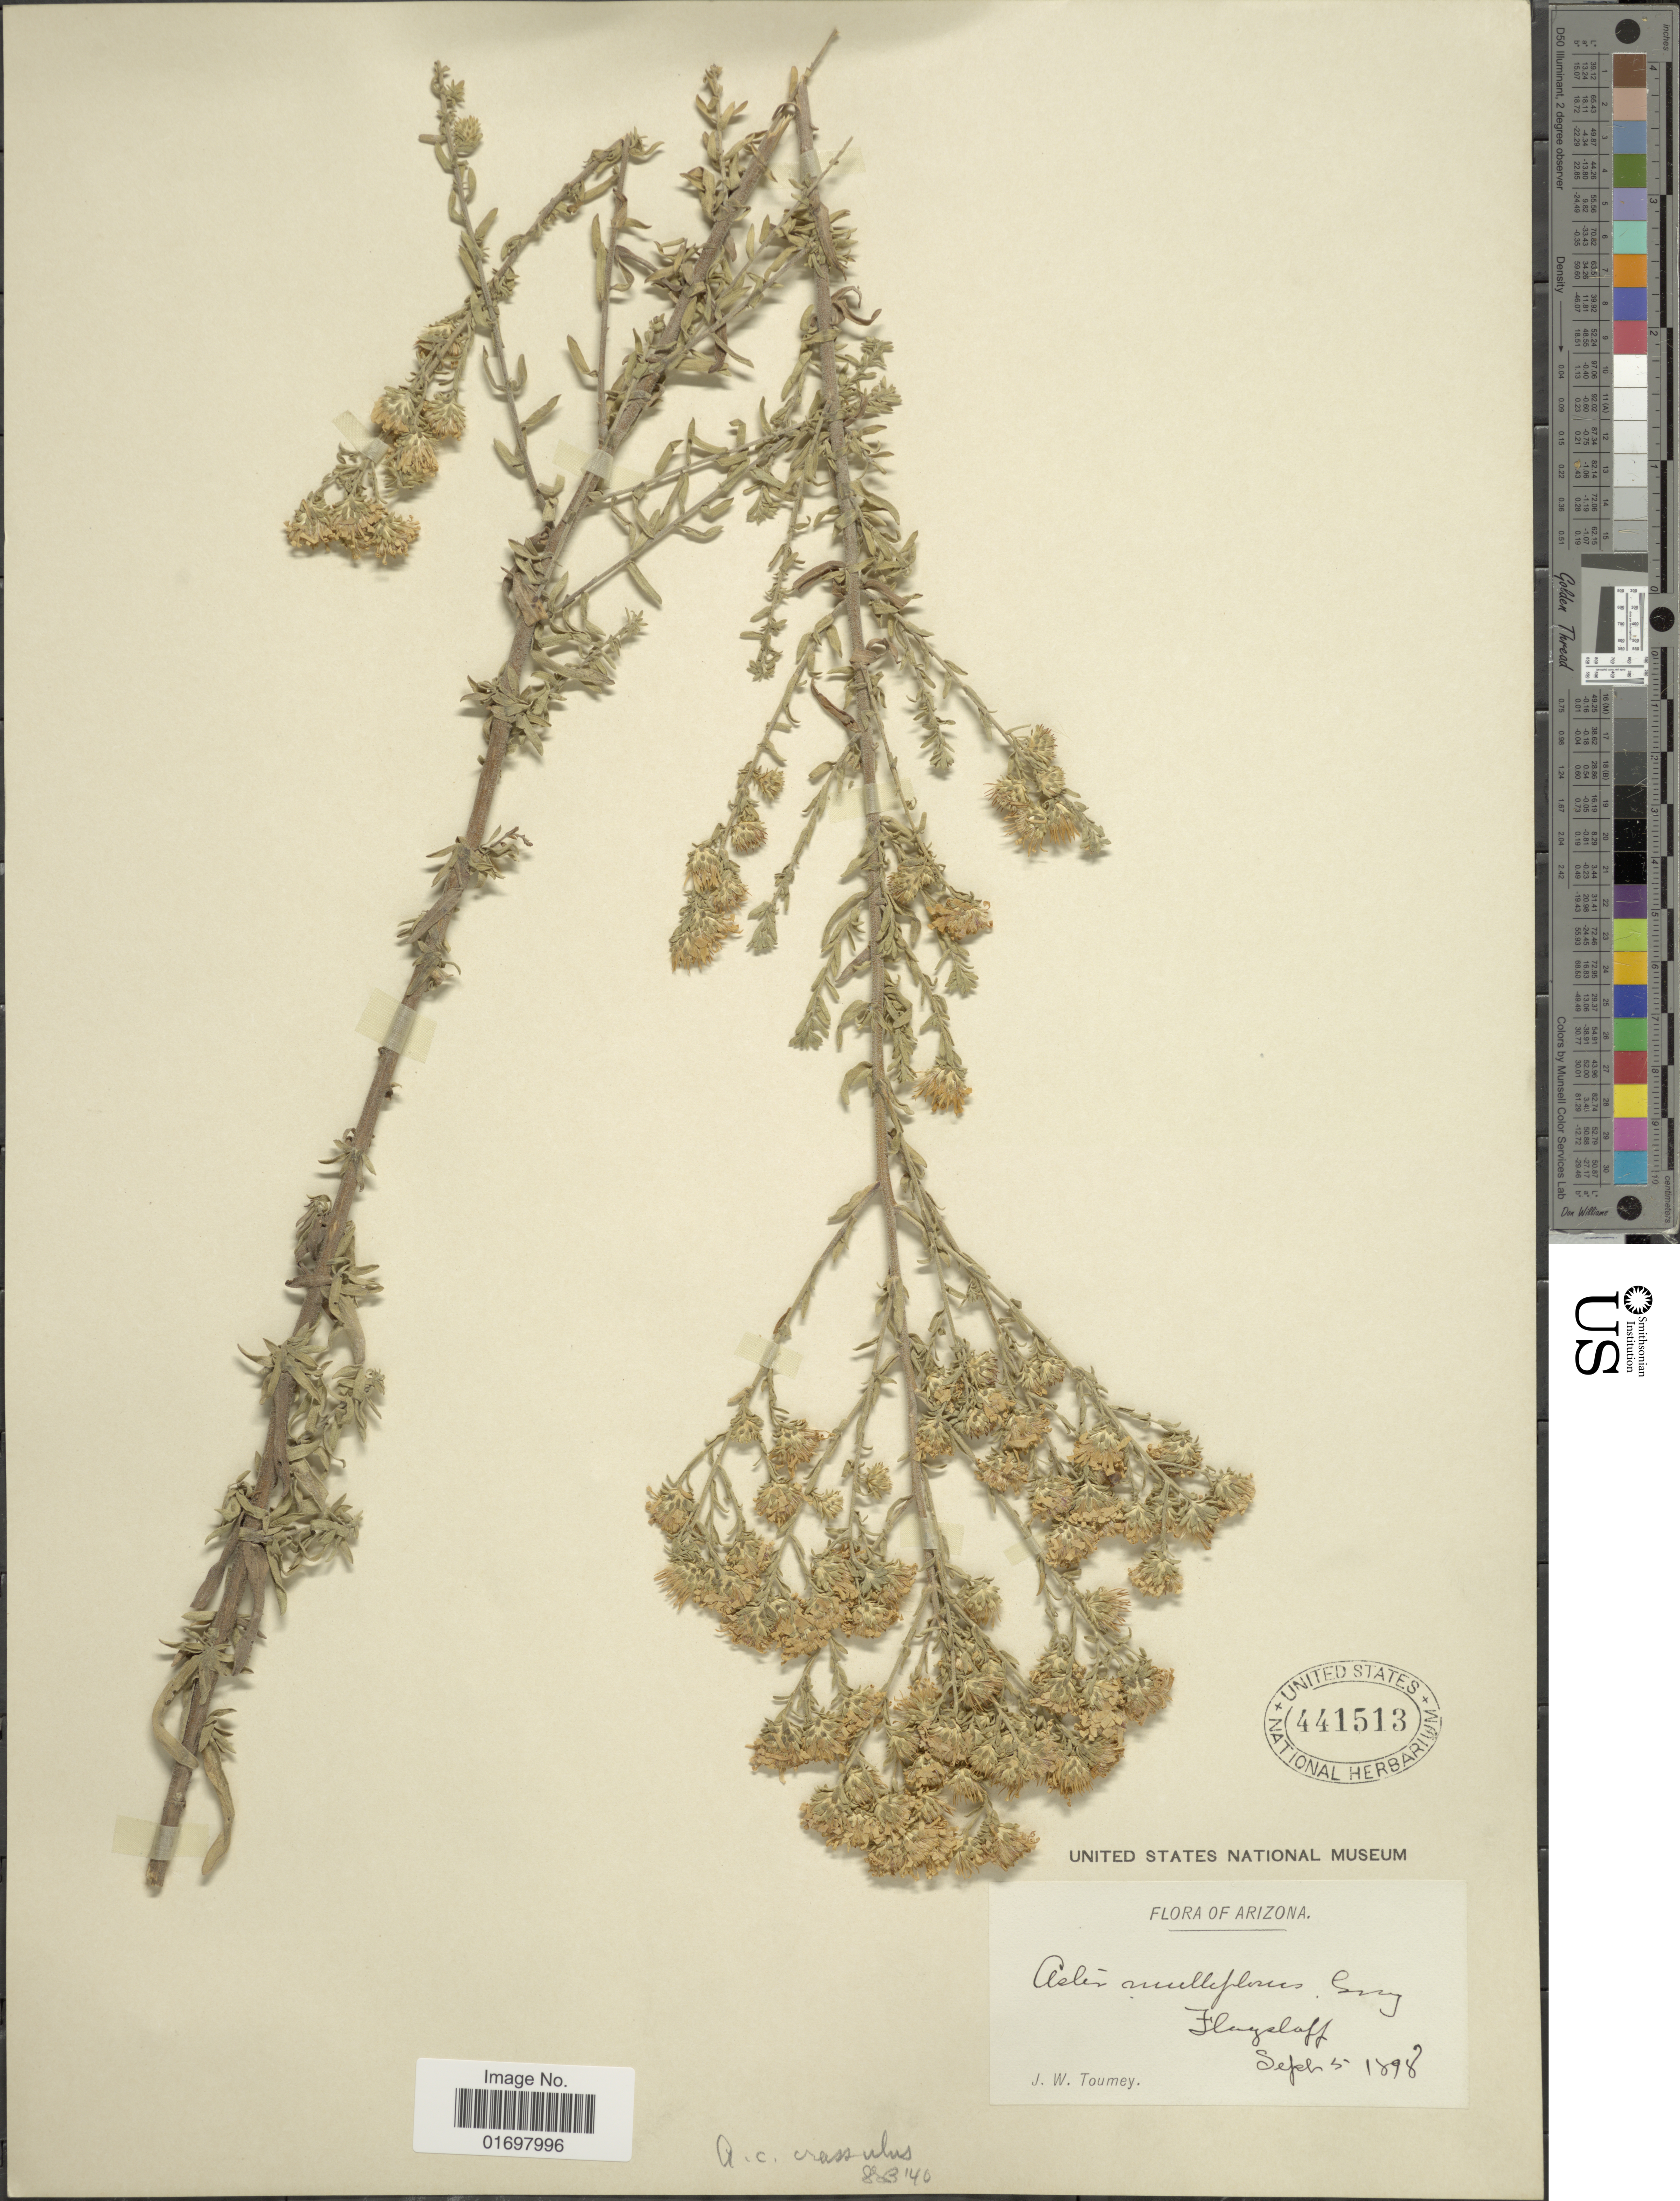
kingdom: Plantae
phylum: Tracheophyta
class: Magnoliopsida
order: Asterales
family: Asteraceae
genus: Symphyotrichum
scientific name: Symphyotrichum falcatum var. commutatum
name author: (Torr. & A. Gray) G.L. Nesom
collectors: J. W. Toumey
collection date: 1898-09-05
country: United States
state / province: Arizona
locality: Flagstaff, Arzizona.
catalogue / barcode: US 441513